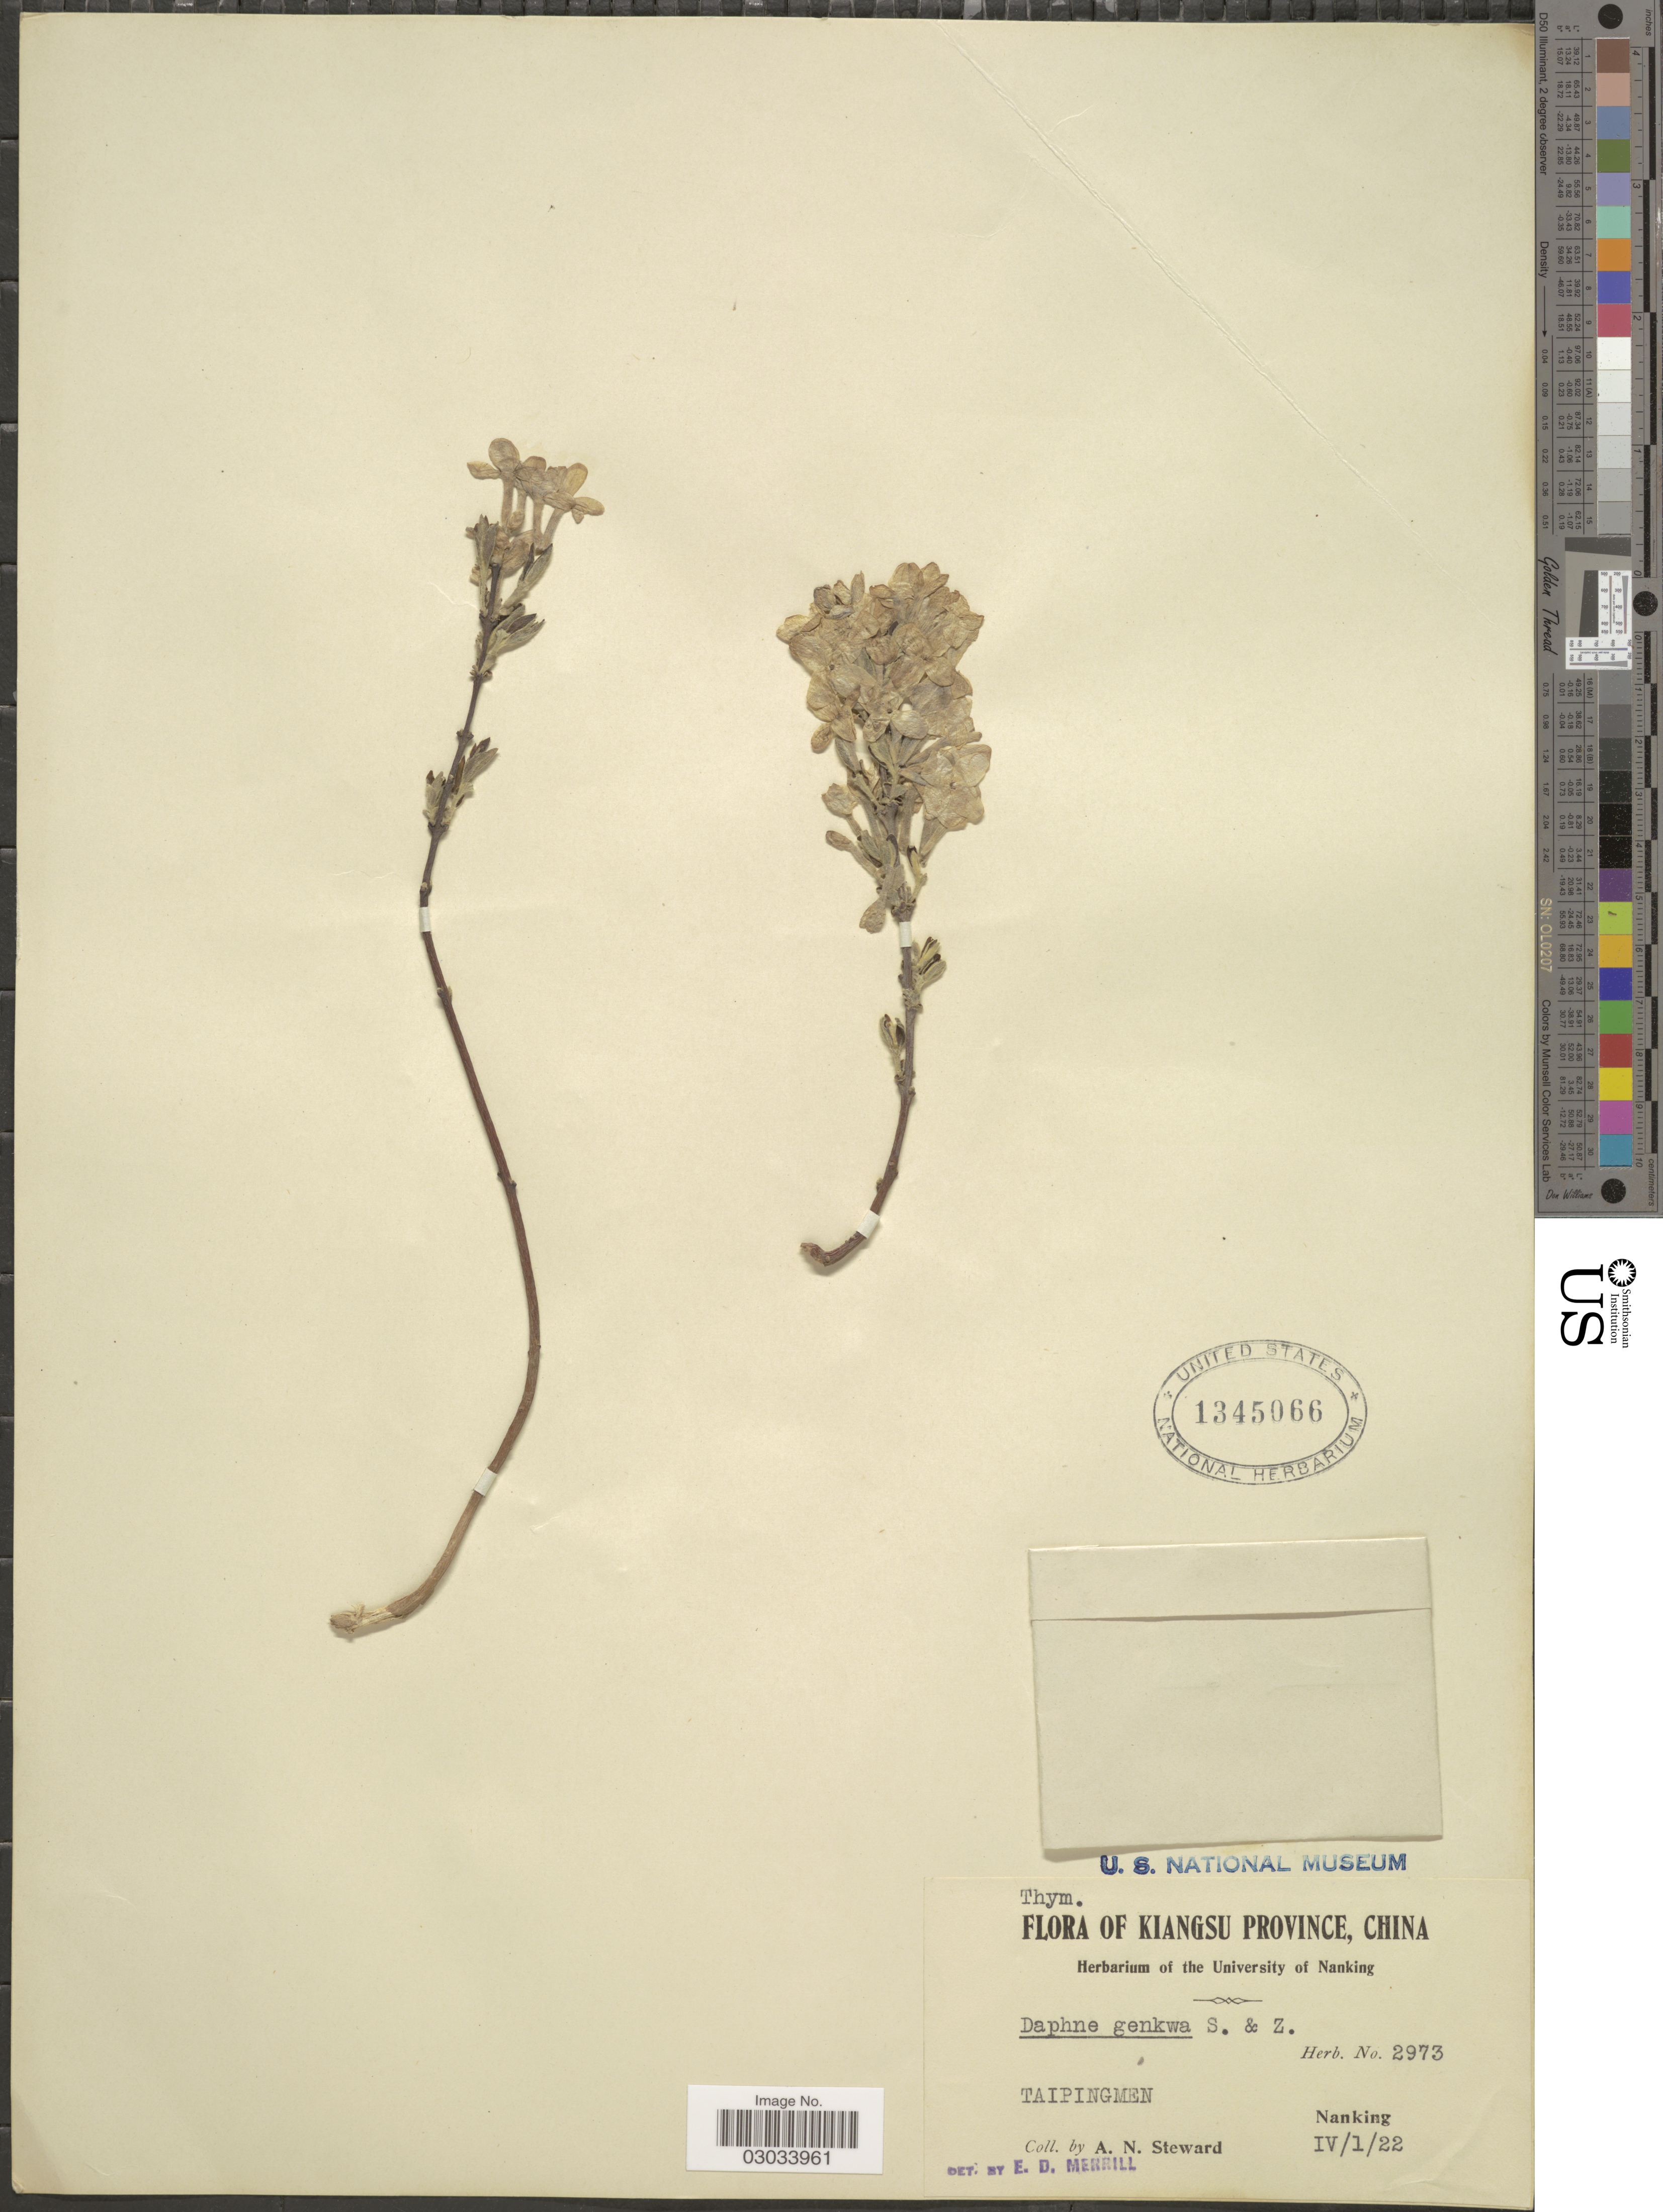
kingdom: Plantae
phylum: Tracheophyta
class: Magnoliopsida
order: Malvales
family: Thymelaeaceae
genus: Daphne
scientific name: Daphne genkwa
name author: Siebold & Zucc.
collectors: A. N. Steward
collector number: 2973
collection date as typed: Transcribed d/m/y: 1/4/22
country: China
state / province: Jiangsu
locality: Kiangsu Province. Nanking.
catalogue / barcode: US 1345066